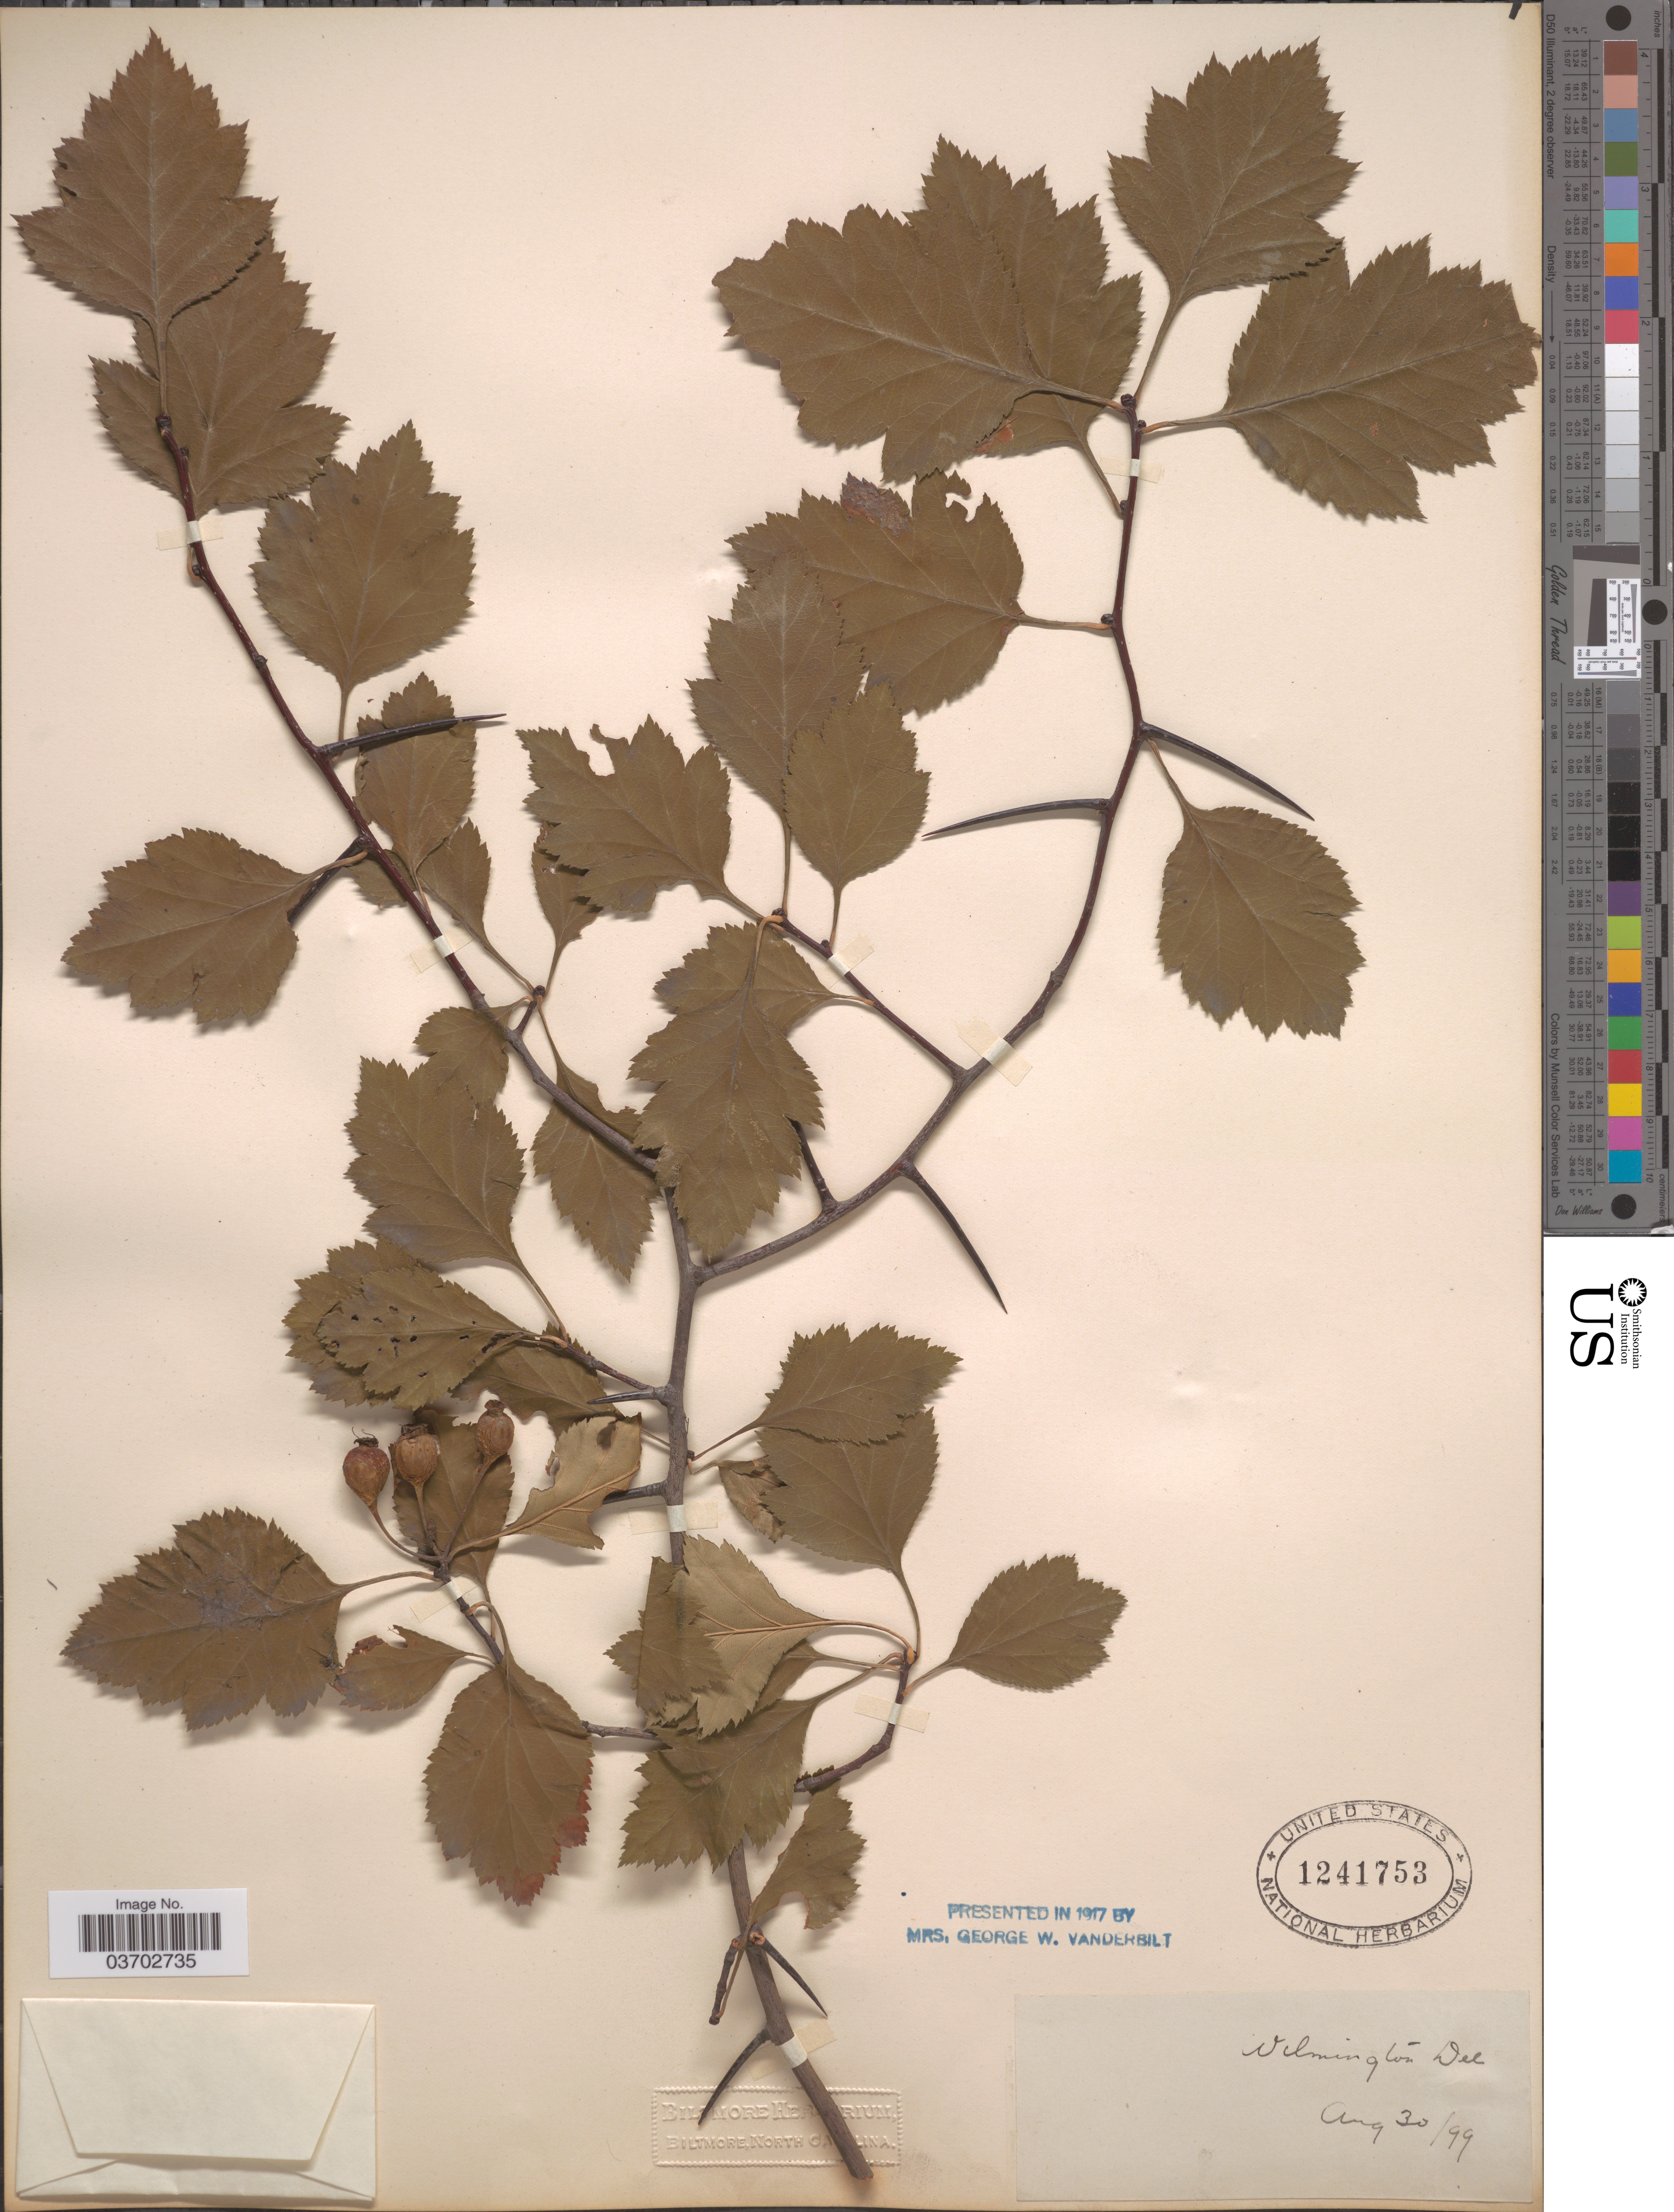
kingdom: Plantae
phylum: Tracheophyta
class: Magnoliopsida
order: Rosales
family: Rosaceae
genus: Crataegus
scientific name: Crataegus sp.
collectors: ex herb. Biltmore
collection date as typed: Transcribed d/m/y: 30/8/99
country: United States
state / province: Delaware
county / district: New Castle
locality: Wilmington.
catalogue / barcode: US 1241753